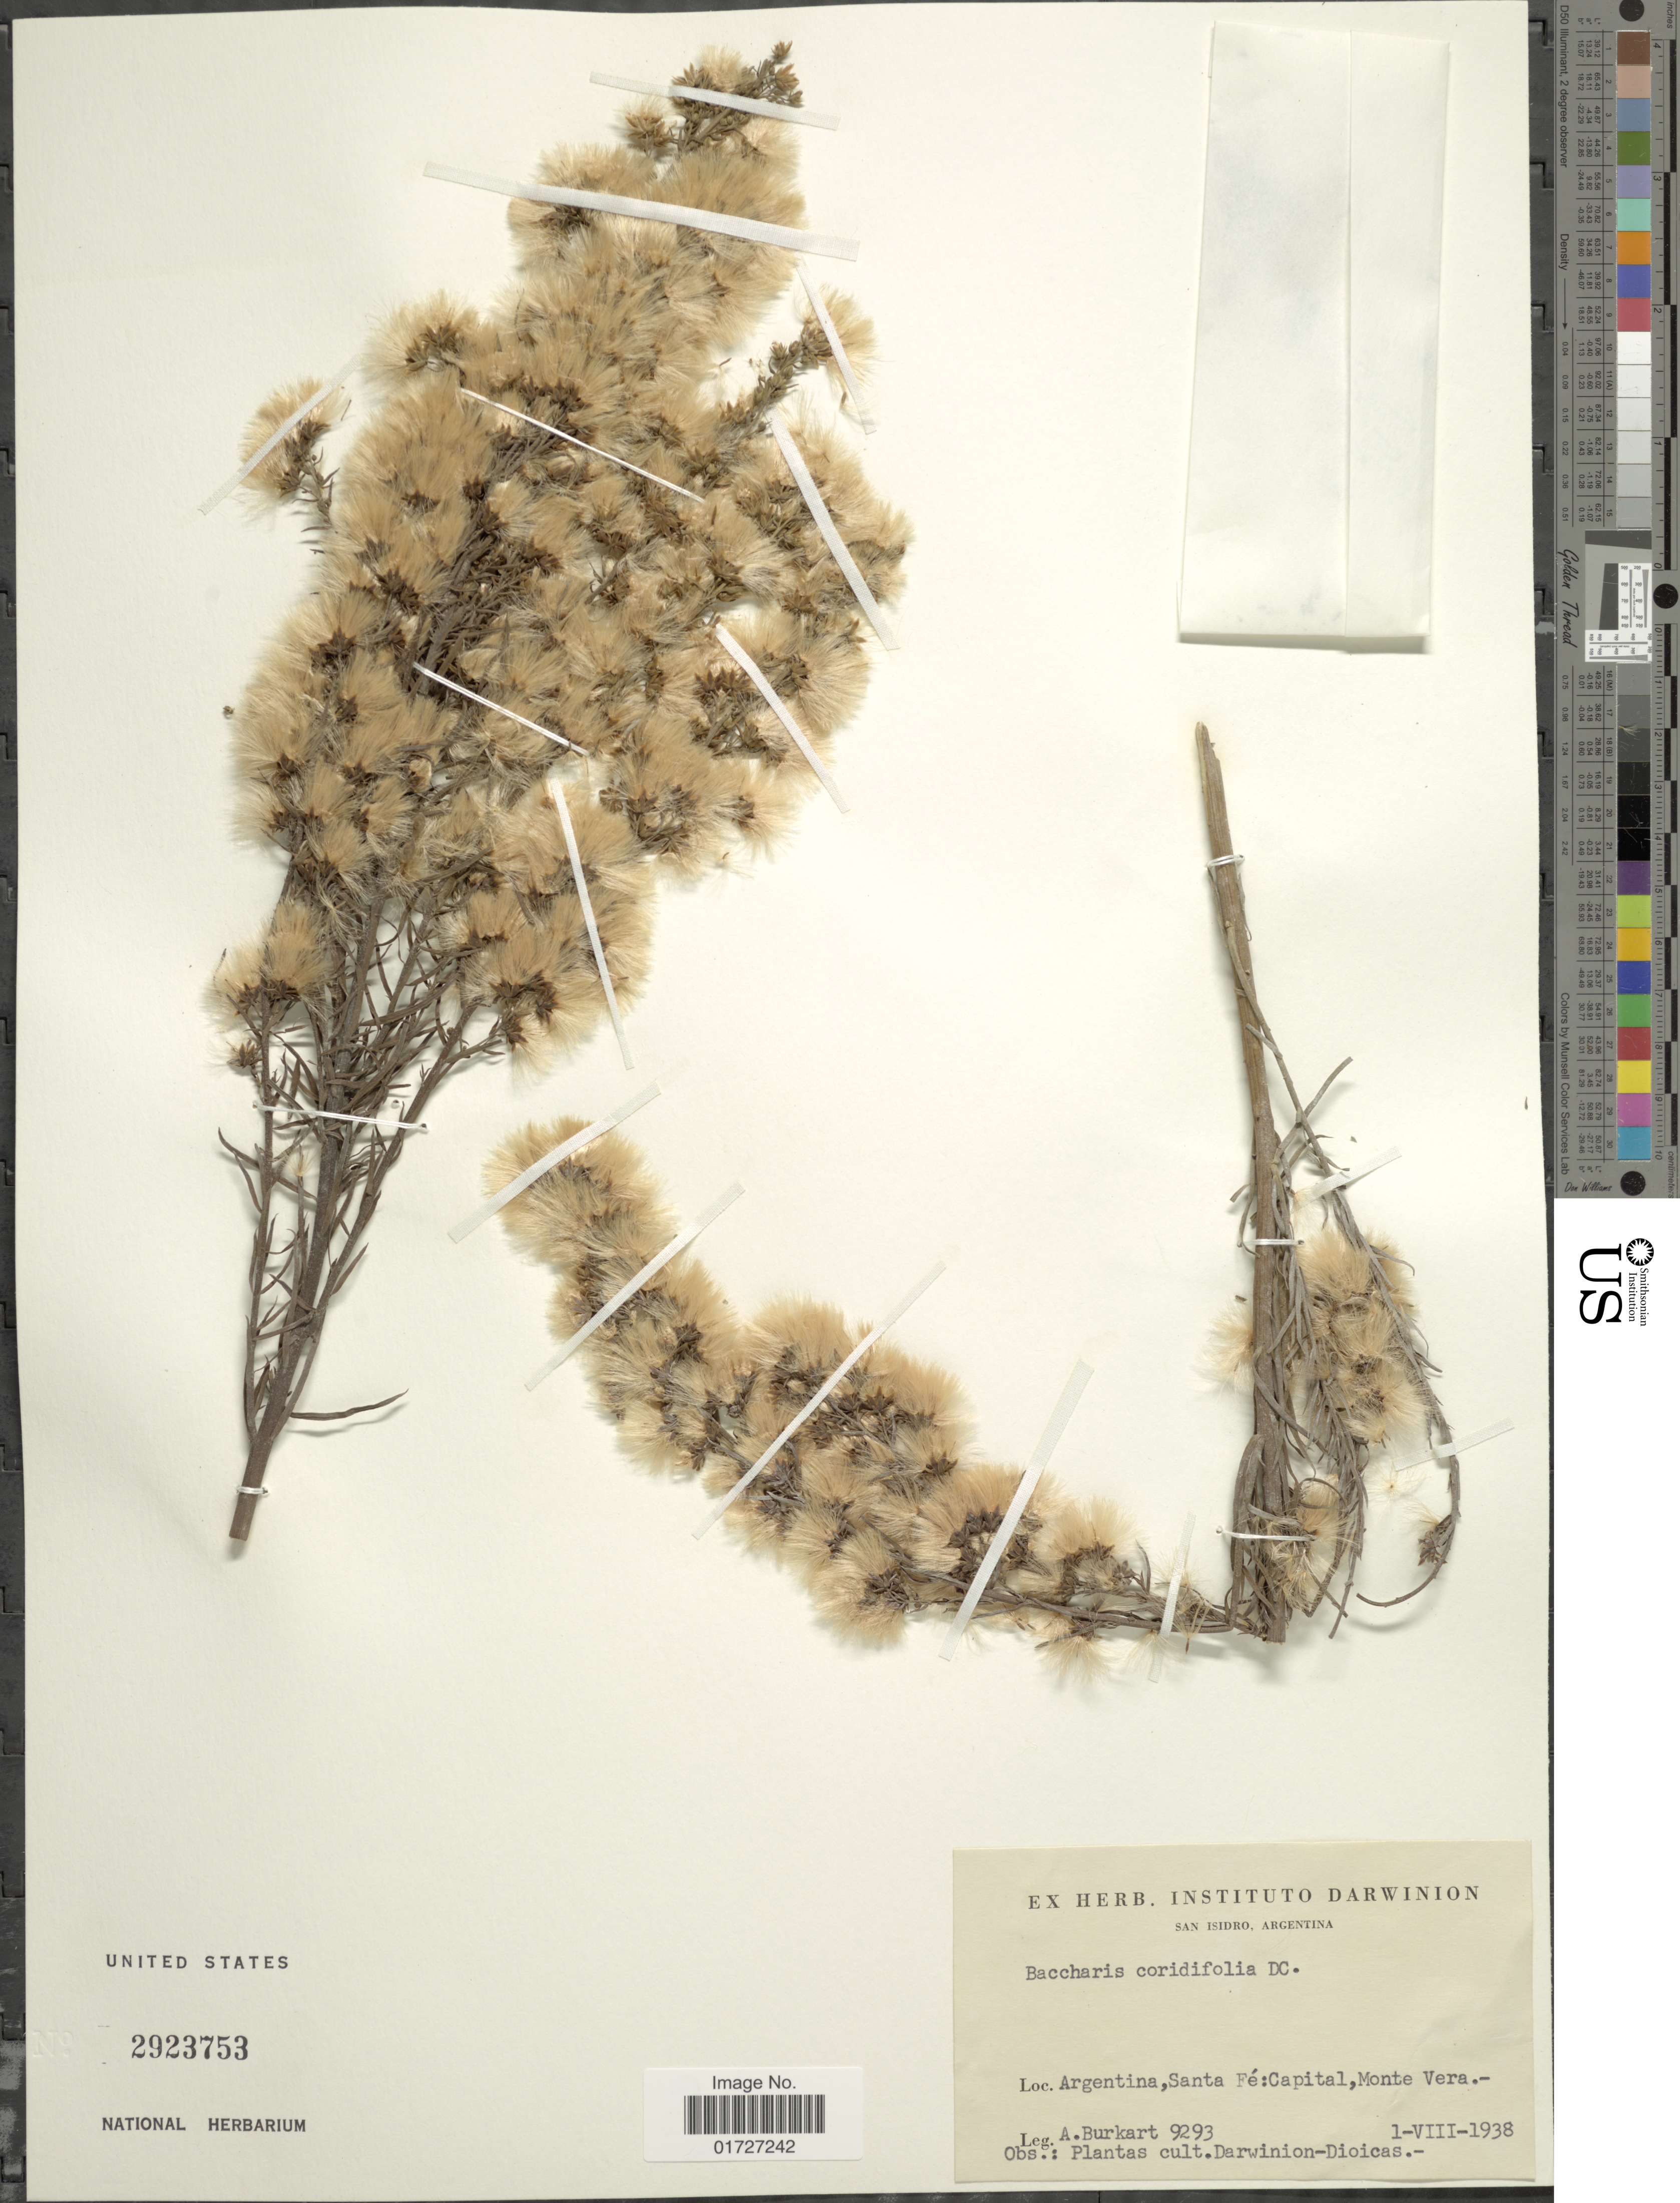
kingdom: Plantae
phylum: Tracheophyta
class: Magnoliopsida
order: Asterales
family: Asteraceae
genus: Baccharis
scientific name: Baccharis coridifolia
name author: DC.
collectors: A. E. Burkart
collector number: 9293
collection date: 1938-08-01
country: Argentina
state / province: Santa Fe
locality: Capital, Monte Vera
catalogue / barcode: US 2923753